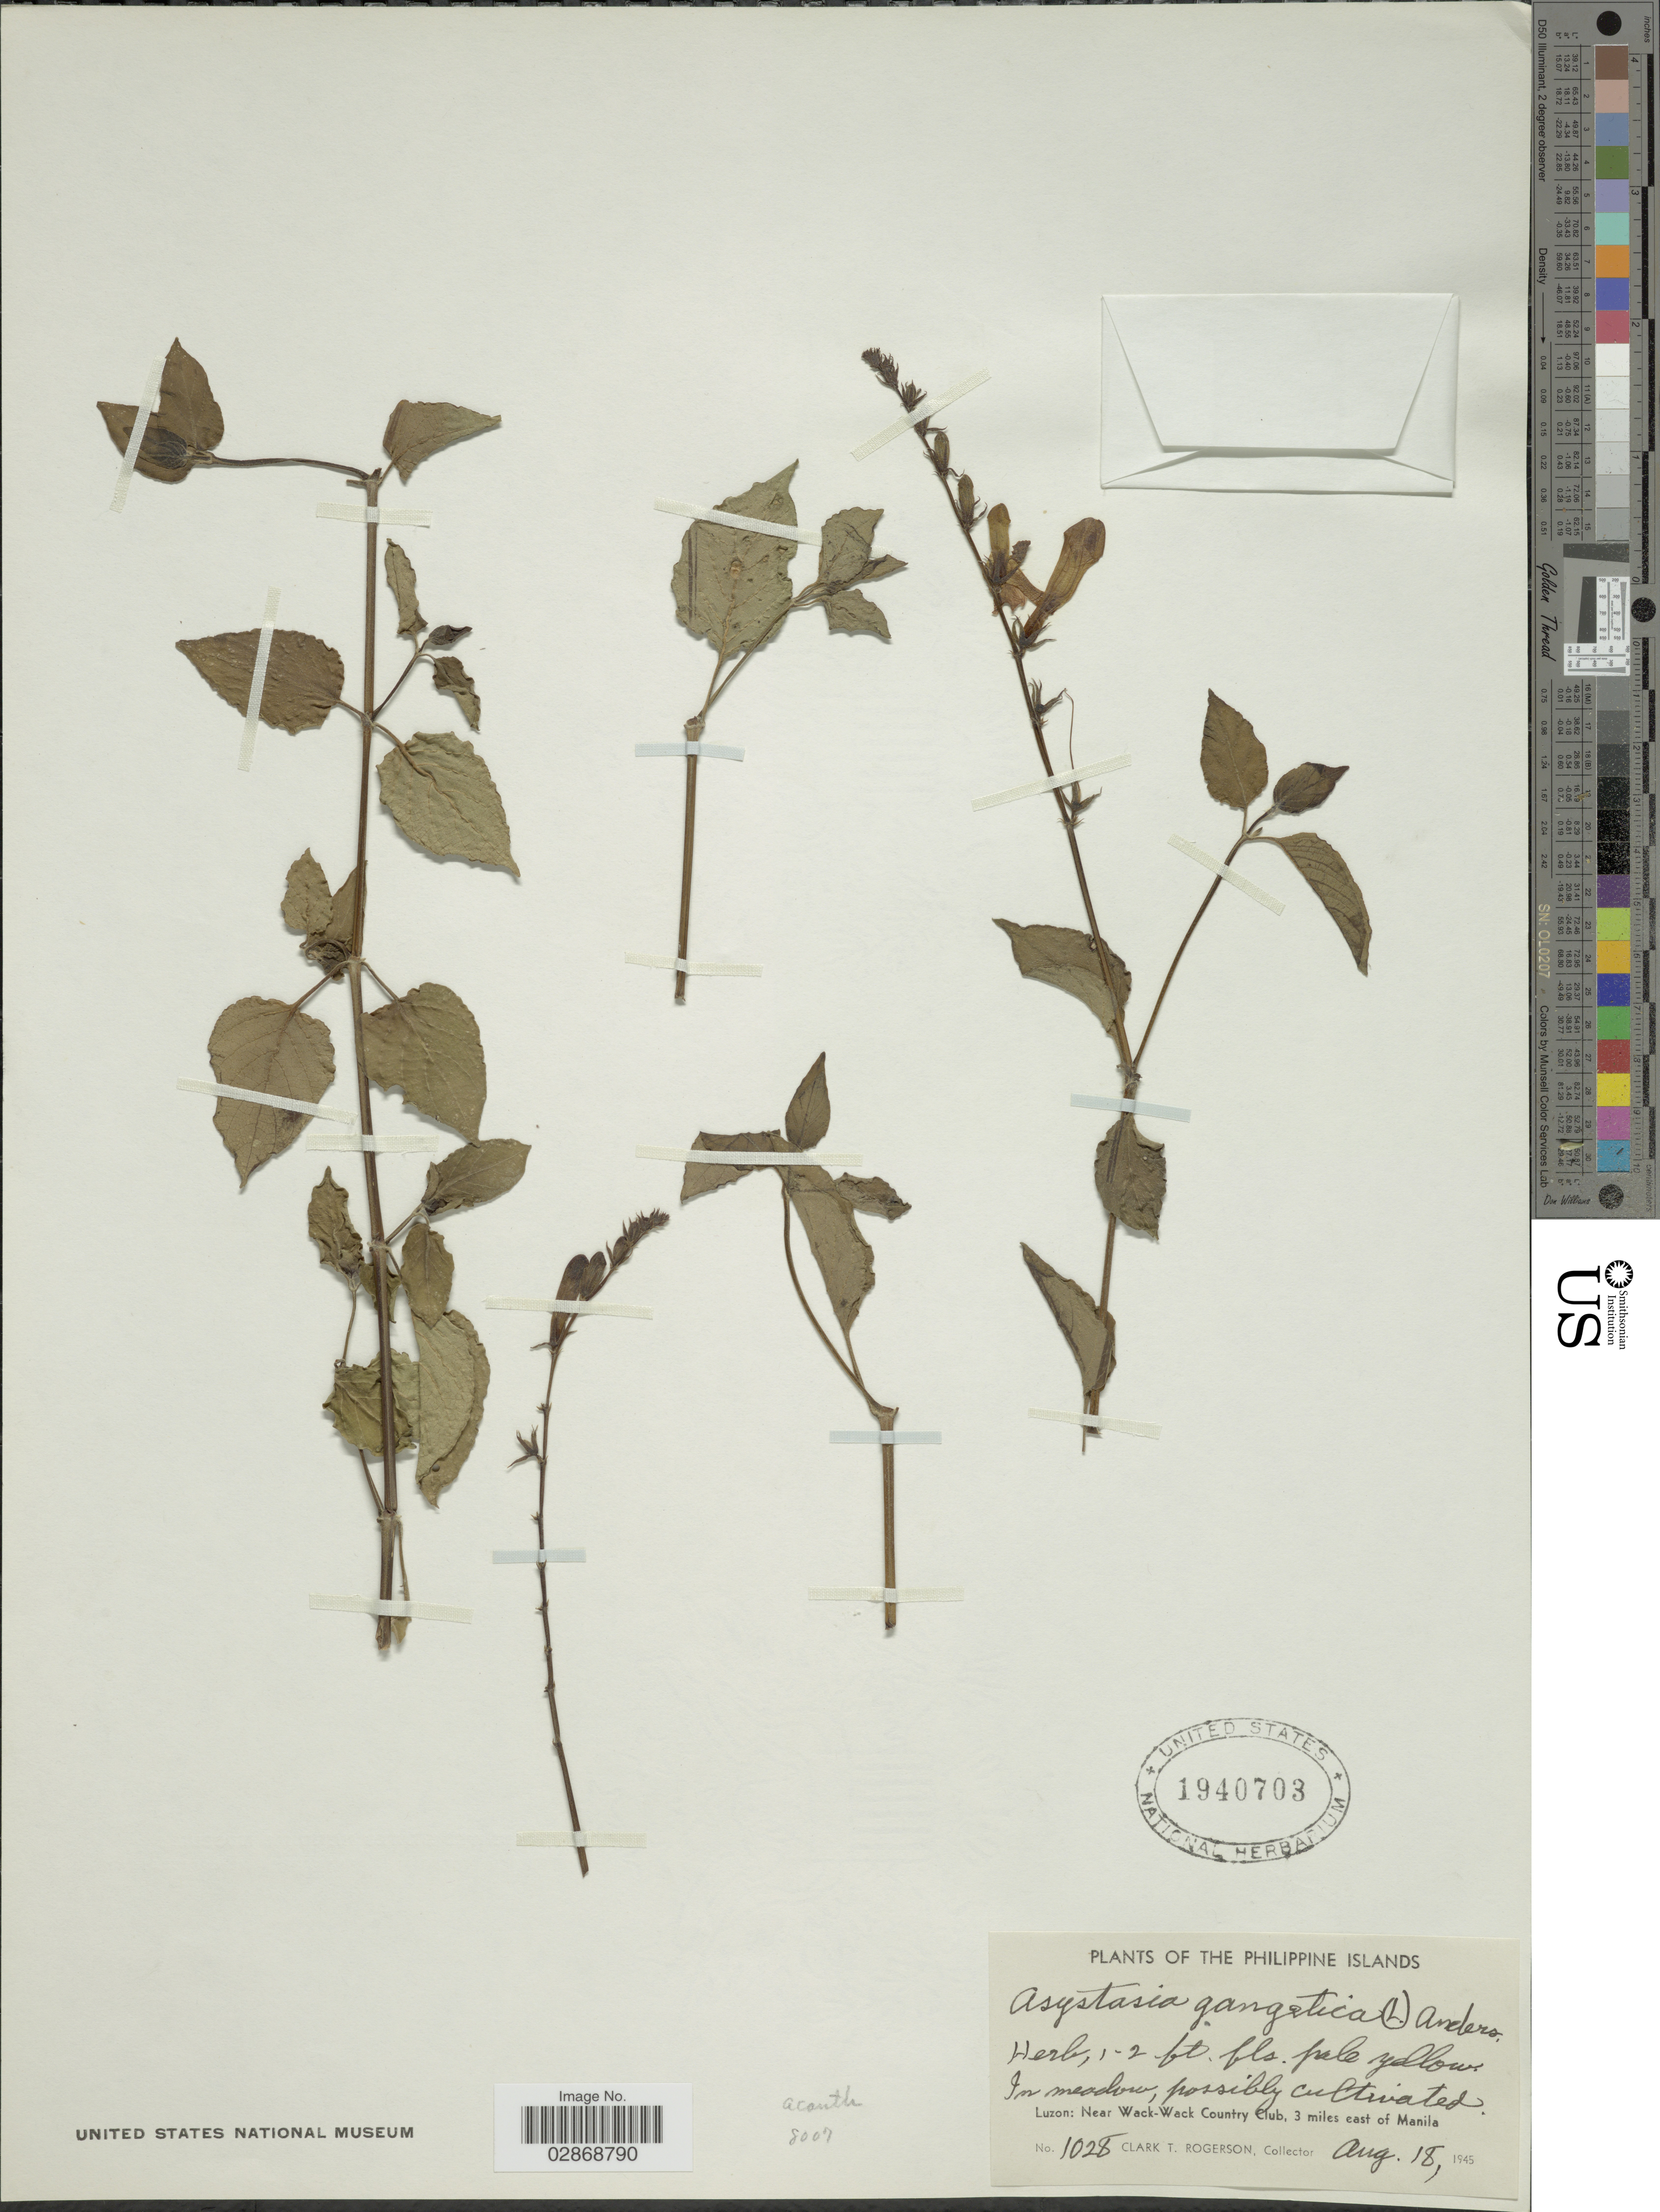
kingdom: Plantae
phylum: Tracheophyta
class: Magnoliopsida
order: Lamiales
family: Acanthaceae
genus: Asystasia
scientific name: Asystasia gangetica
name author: (L.) T. Anderson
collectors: C. Rogerson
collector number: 1028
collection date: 1945-08-18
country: Philippines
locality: Luzon: Near Wack-Wack County Club, 3 miles east of Manila.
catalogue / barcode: US 1940703